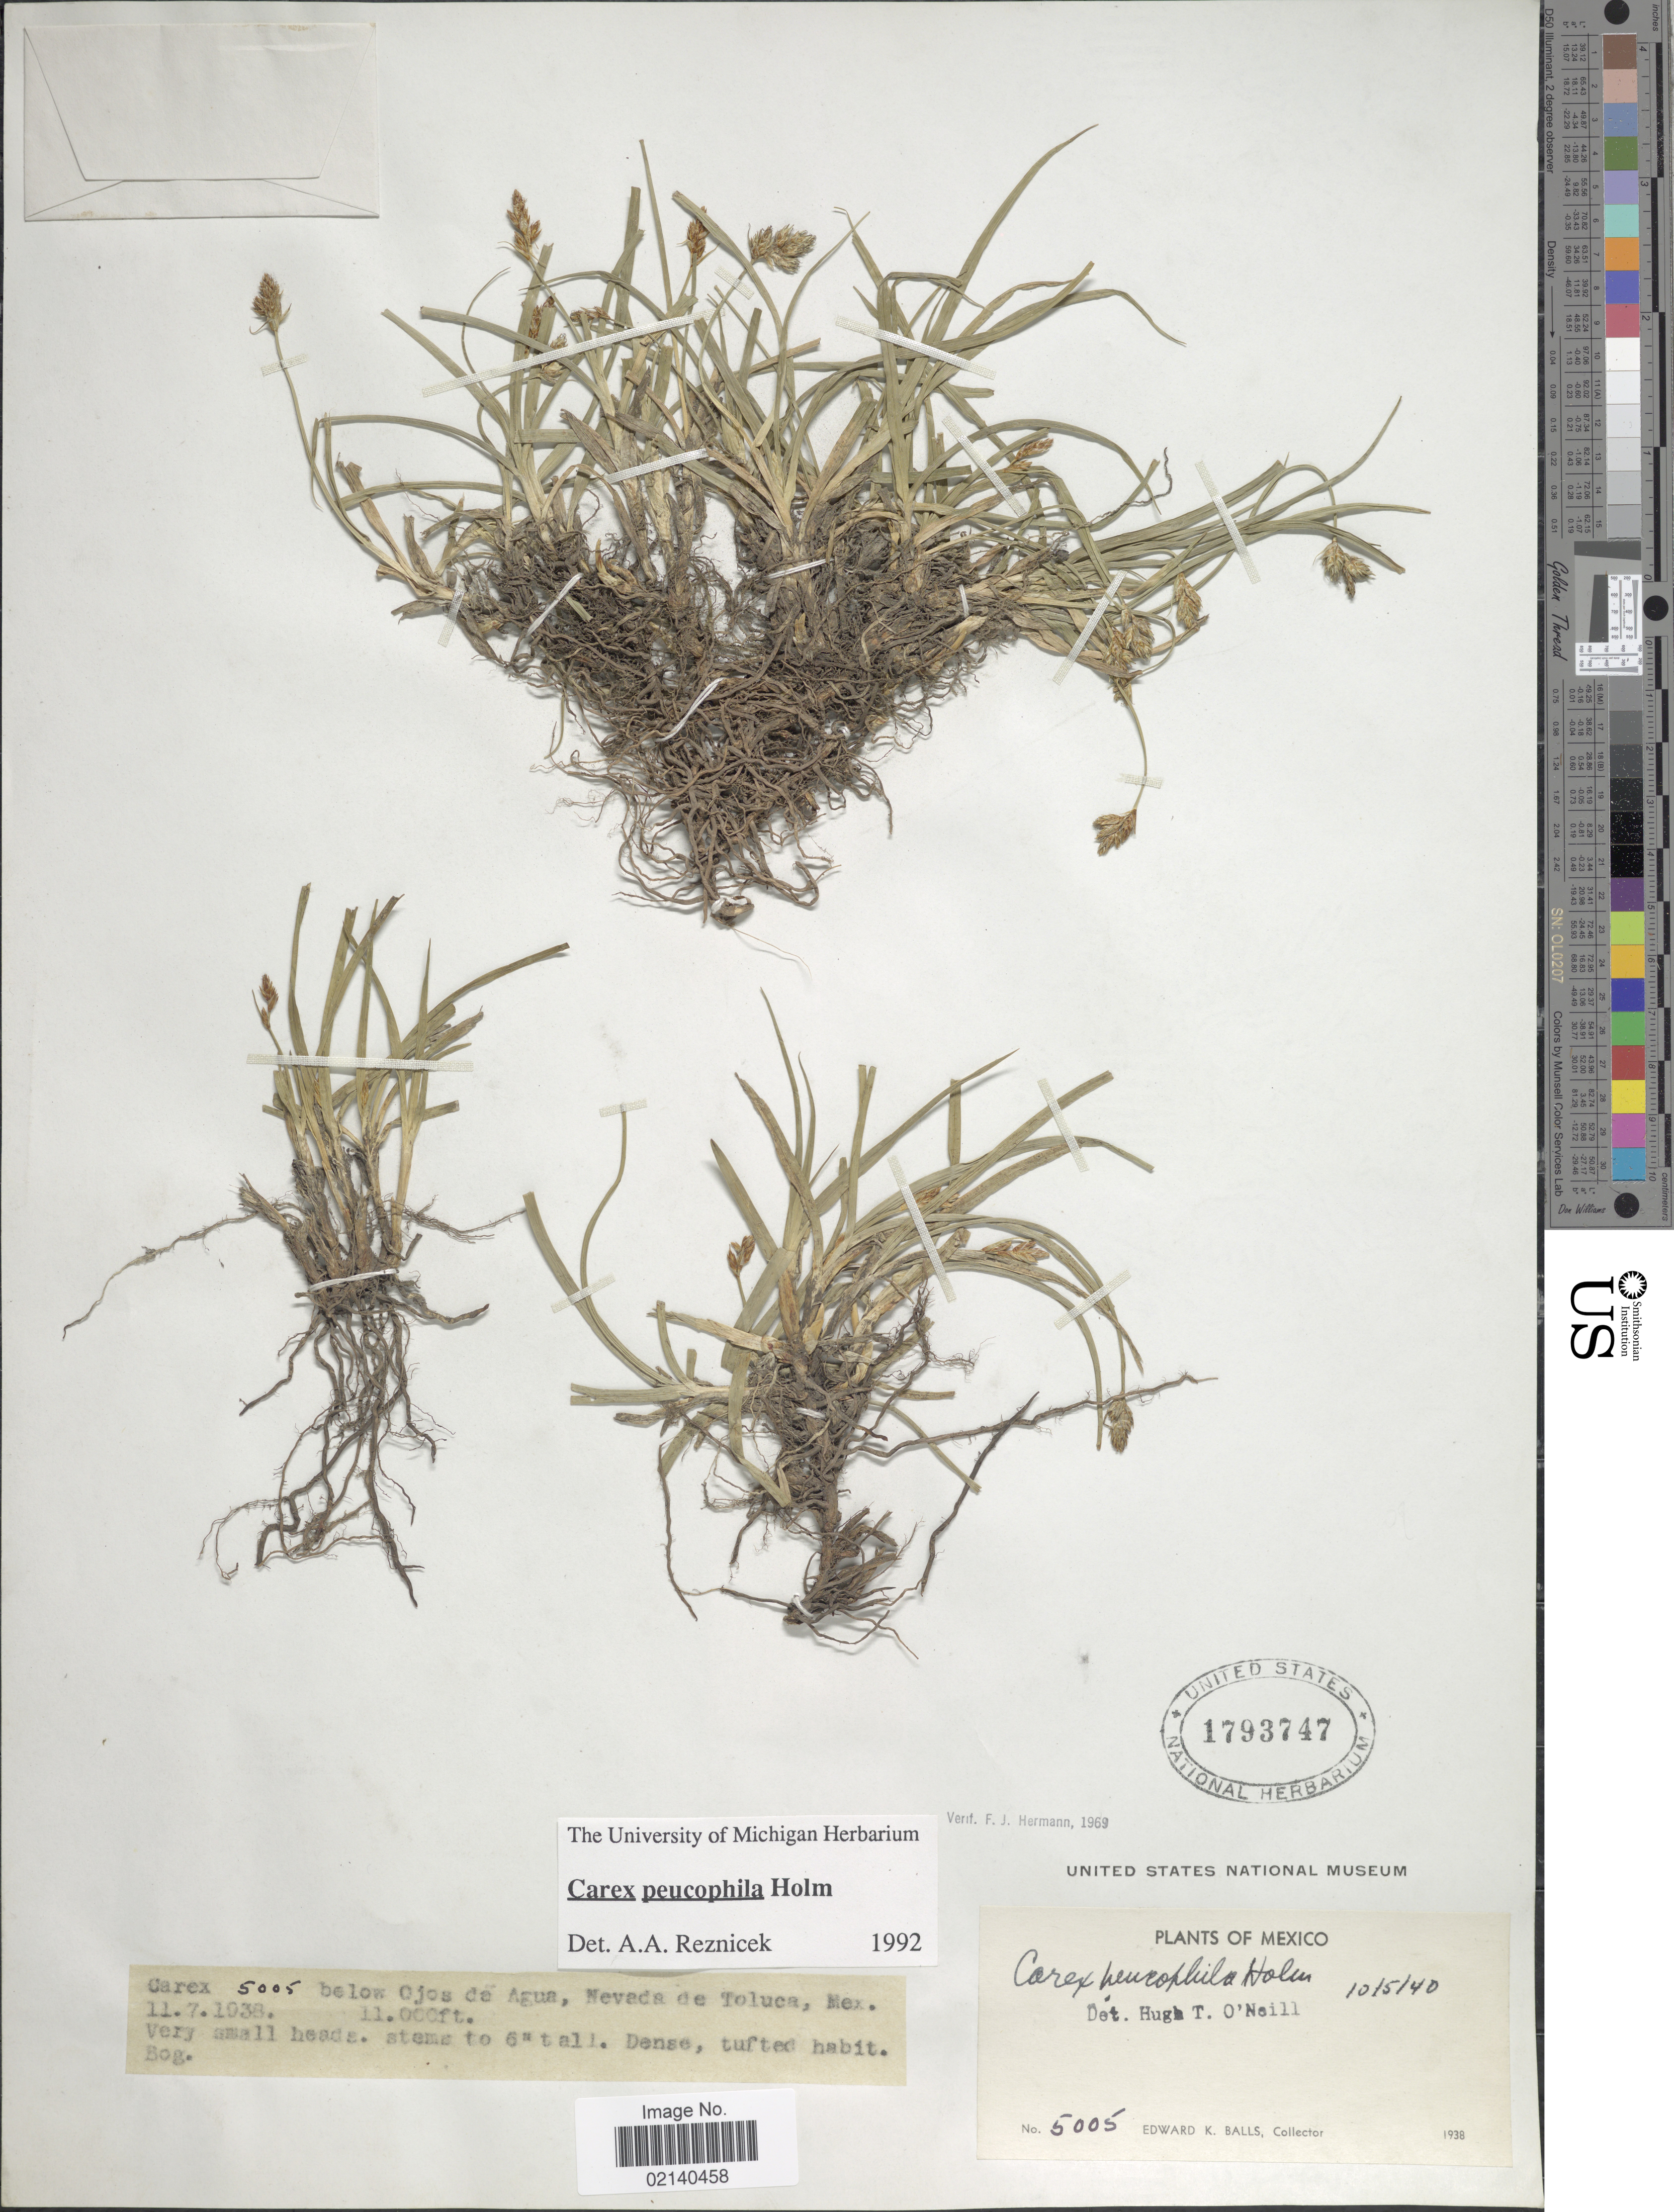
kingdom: Plantae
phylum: Tracheophyta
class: Liliopsida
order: Poales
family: Cyperaceae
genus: Carex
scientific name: Carex peucophila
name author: Holm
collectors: E. K. Balls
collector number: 5005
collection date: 1938-07-11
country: Mexico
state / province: México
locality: Below Ojos de Agua, Nevada de Toluca, Mex. [unsure placement]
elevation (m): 3353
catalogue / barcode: US 1793747